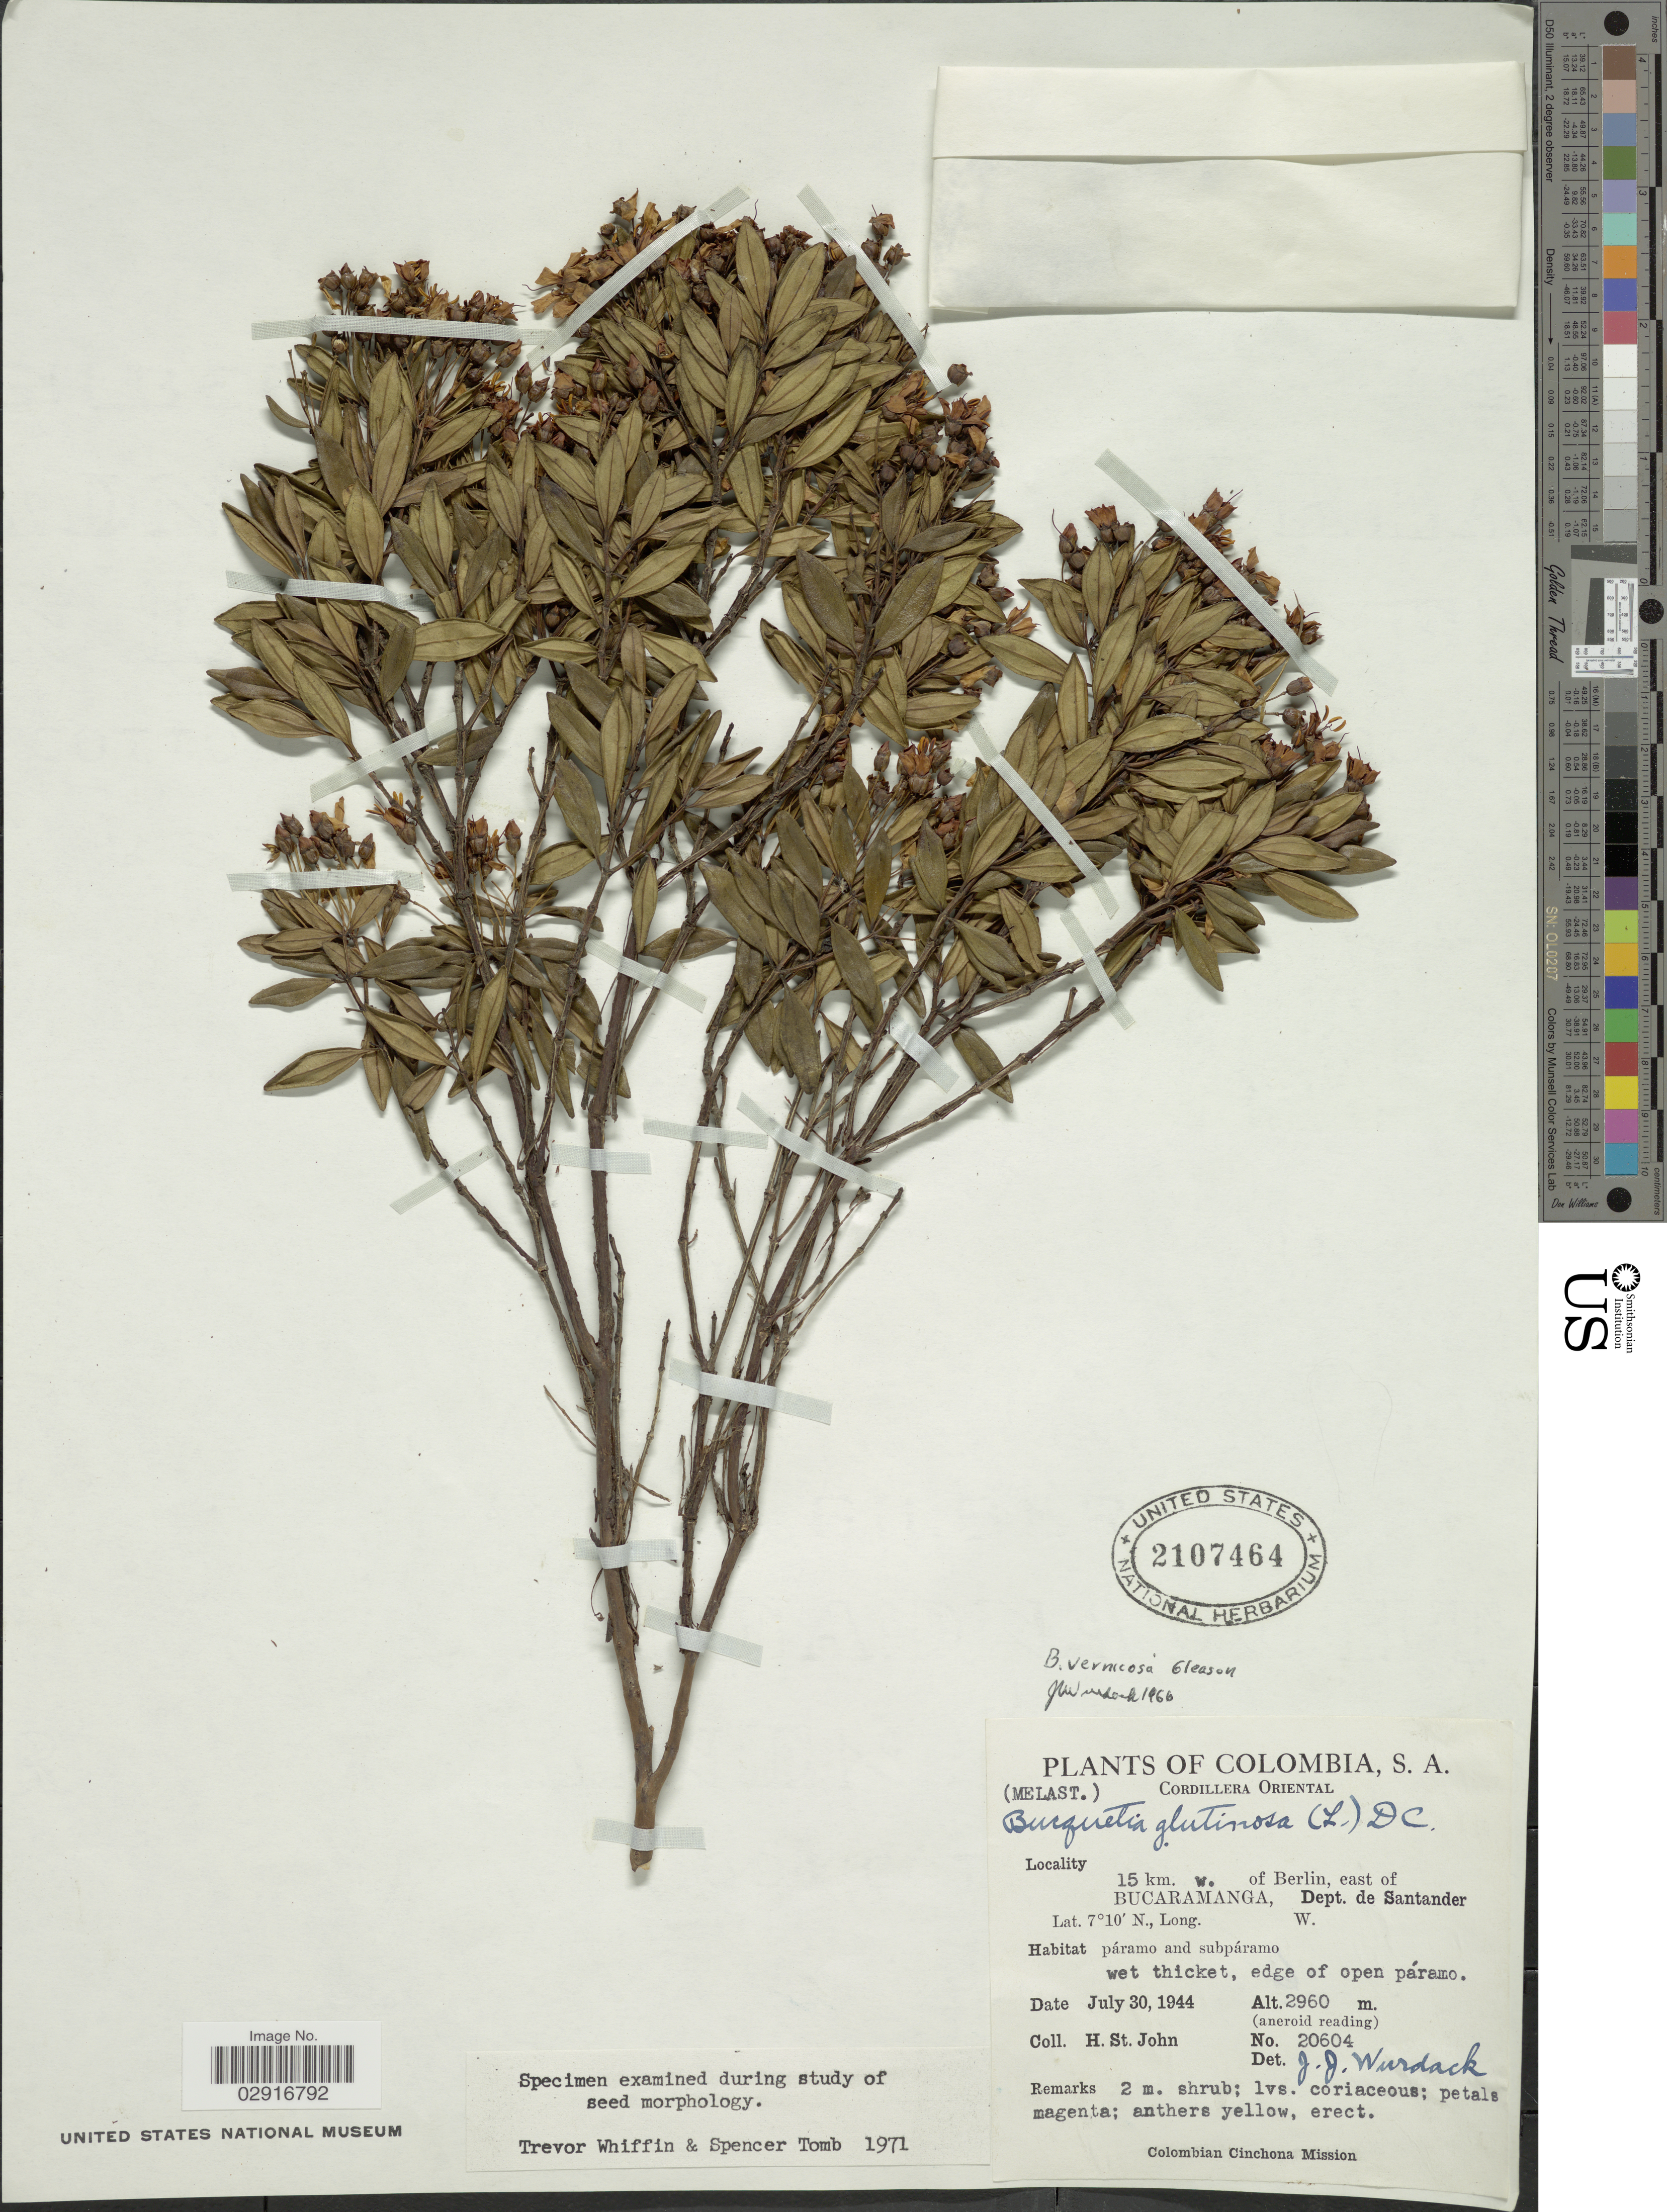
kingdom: Plantae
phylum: Tracheophyta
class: Magnoliopsida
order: Myrtales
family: Melastomataceae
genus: Bucquetia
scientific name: Bucquetia vernicosa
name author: Gleason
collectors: H. St. John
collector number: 20604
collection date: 1944-07-30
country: Colombia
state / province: Santander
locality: Cordillera Oriental. 15 km. w. of Berlin, east of Bucaramanga, Dept. de Santander.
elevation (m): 2960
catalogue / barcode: US 2107464